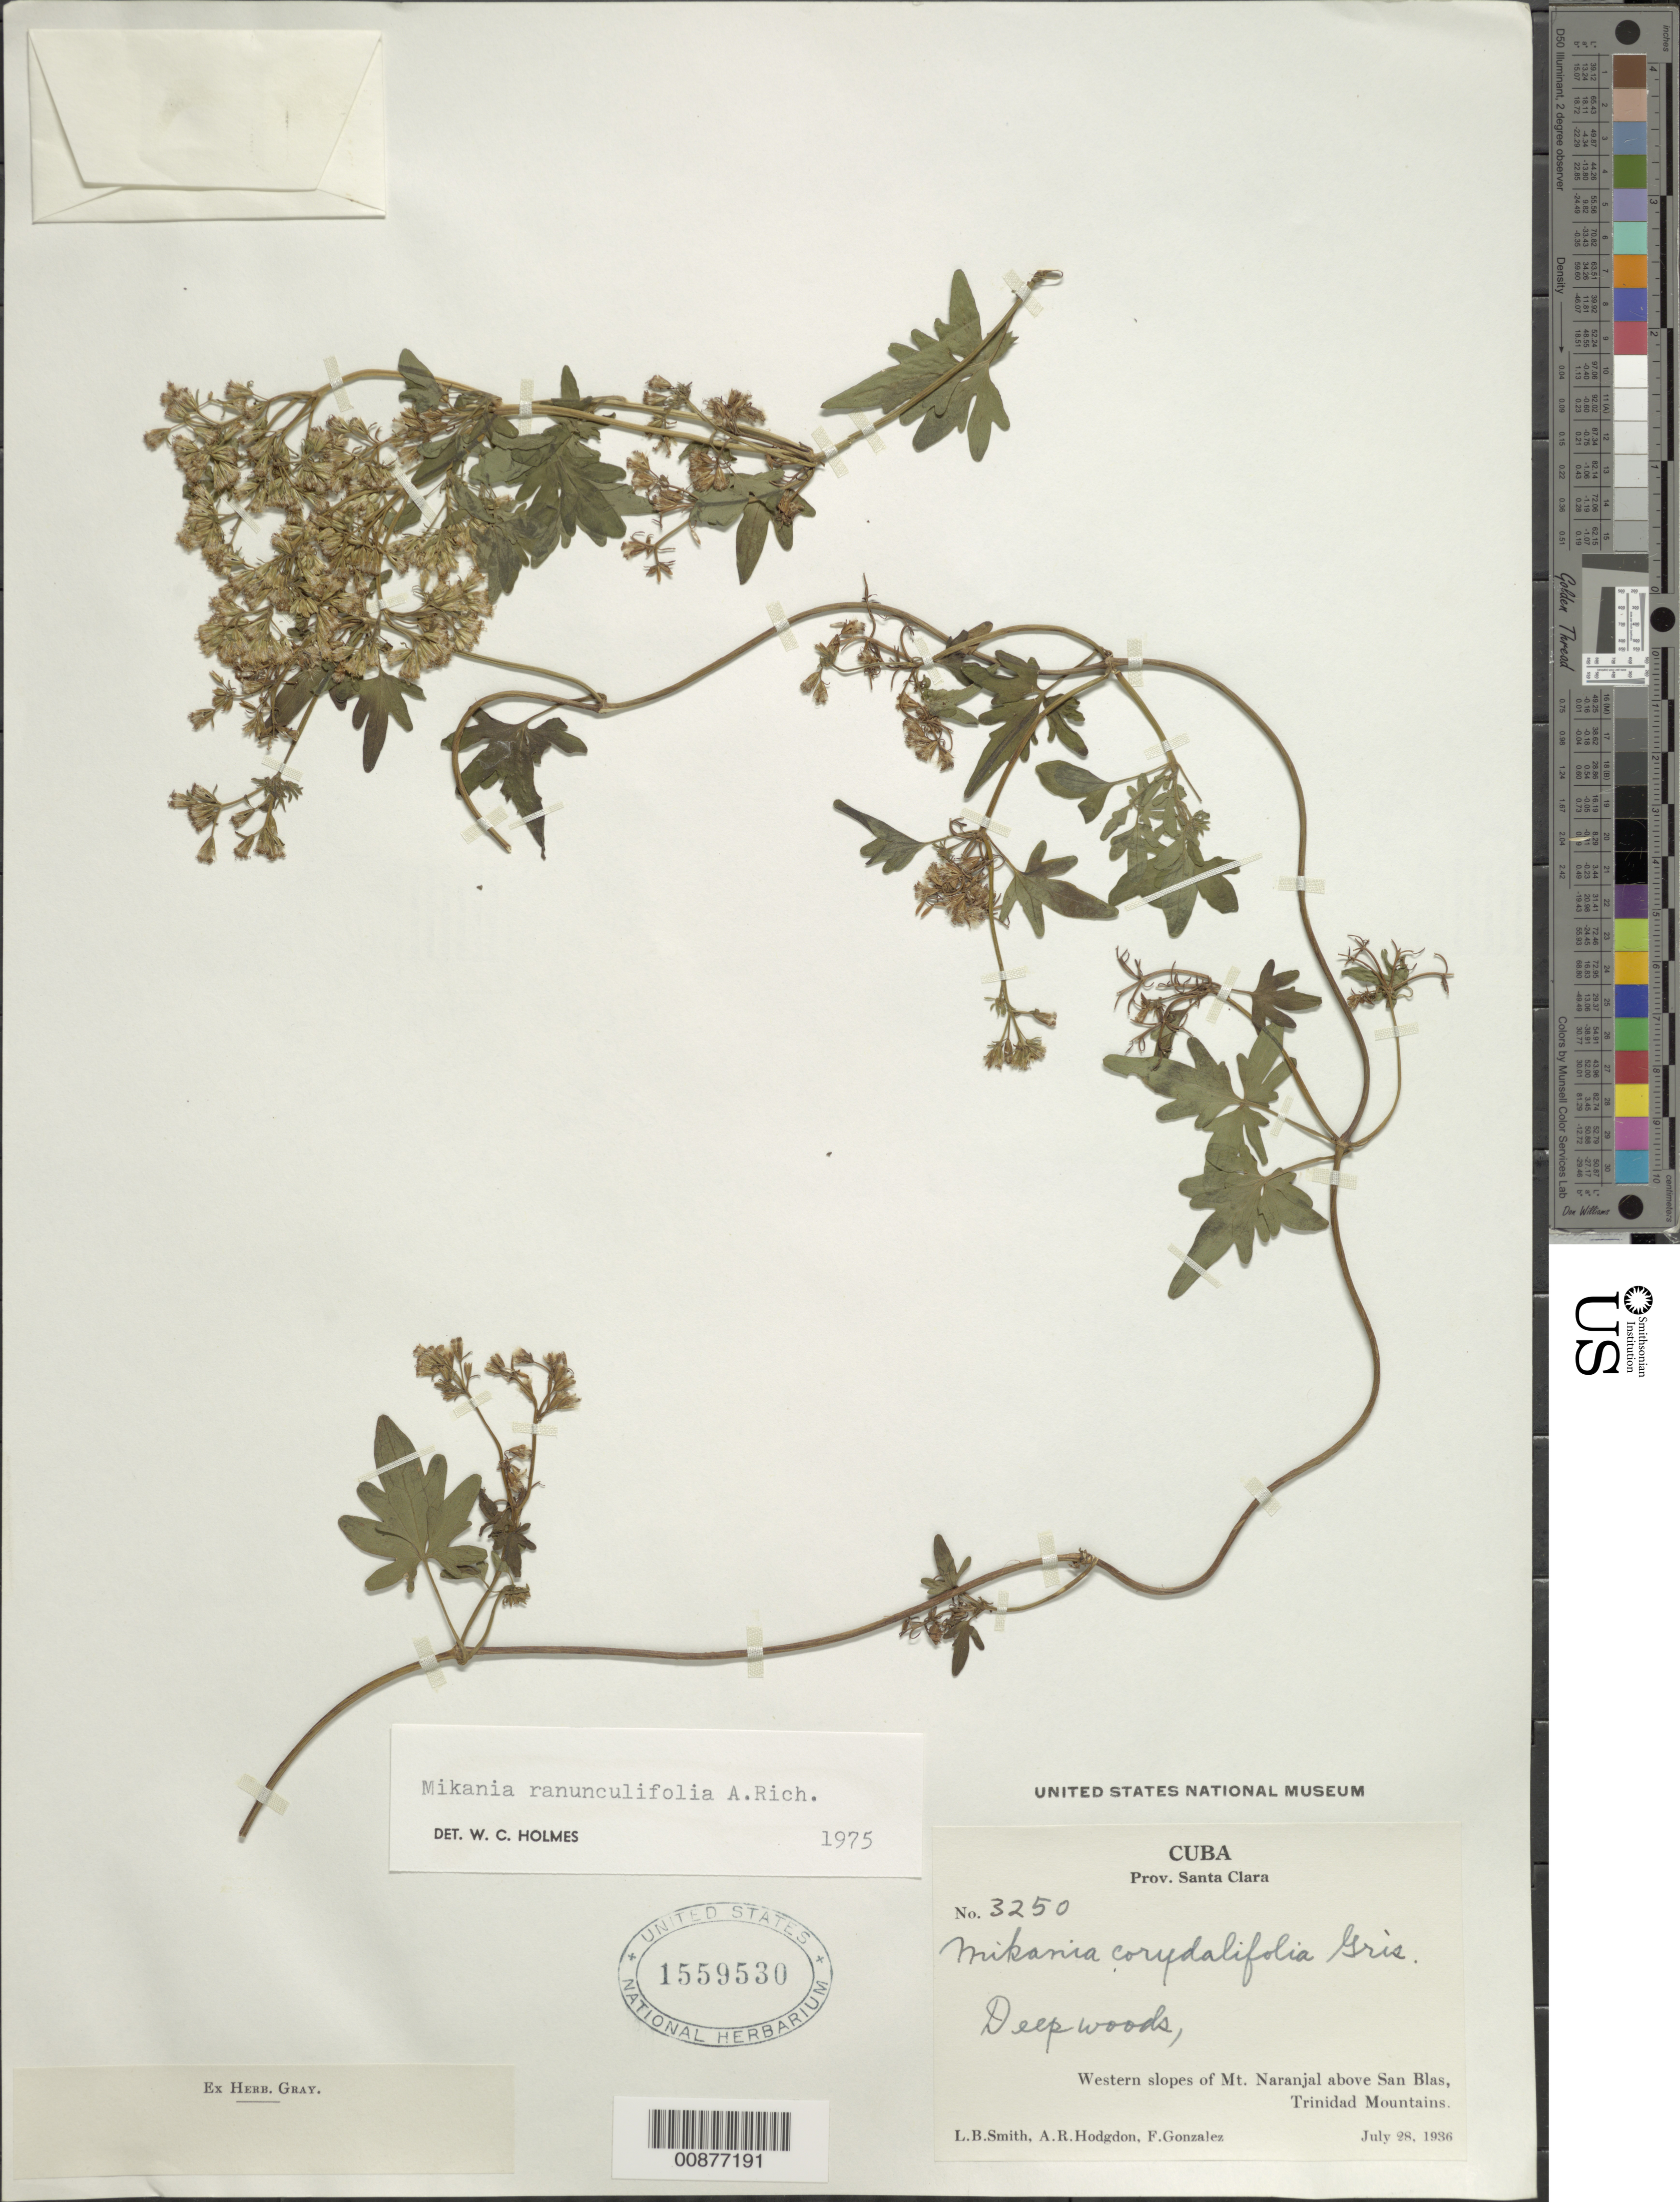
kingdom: Plantae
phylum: Tracheophyta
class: Magnoliopsida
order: Asterales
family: Asteraceae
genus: Mikania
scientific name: Mikania ranunculifolia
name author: A. Rich.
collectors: L. Smith, A. R. Hodgdon & F. Gonzalez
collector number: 3250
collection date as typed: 28 Jul 1936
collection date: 1936-07-28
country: Cuba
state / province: Las Villas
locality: Western slopes of Mt. Naranjal above San Blas, Trinidad Mountains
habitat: Deep woods, montane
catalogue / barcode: US 1559530